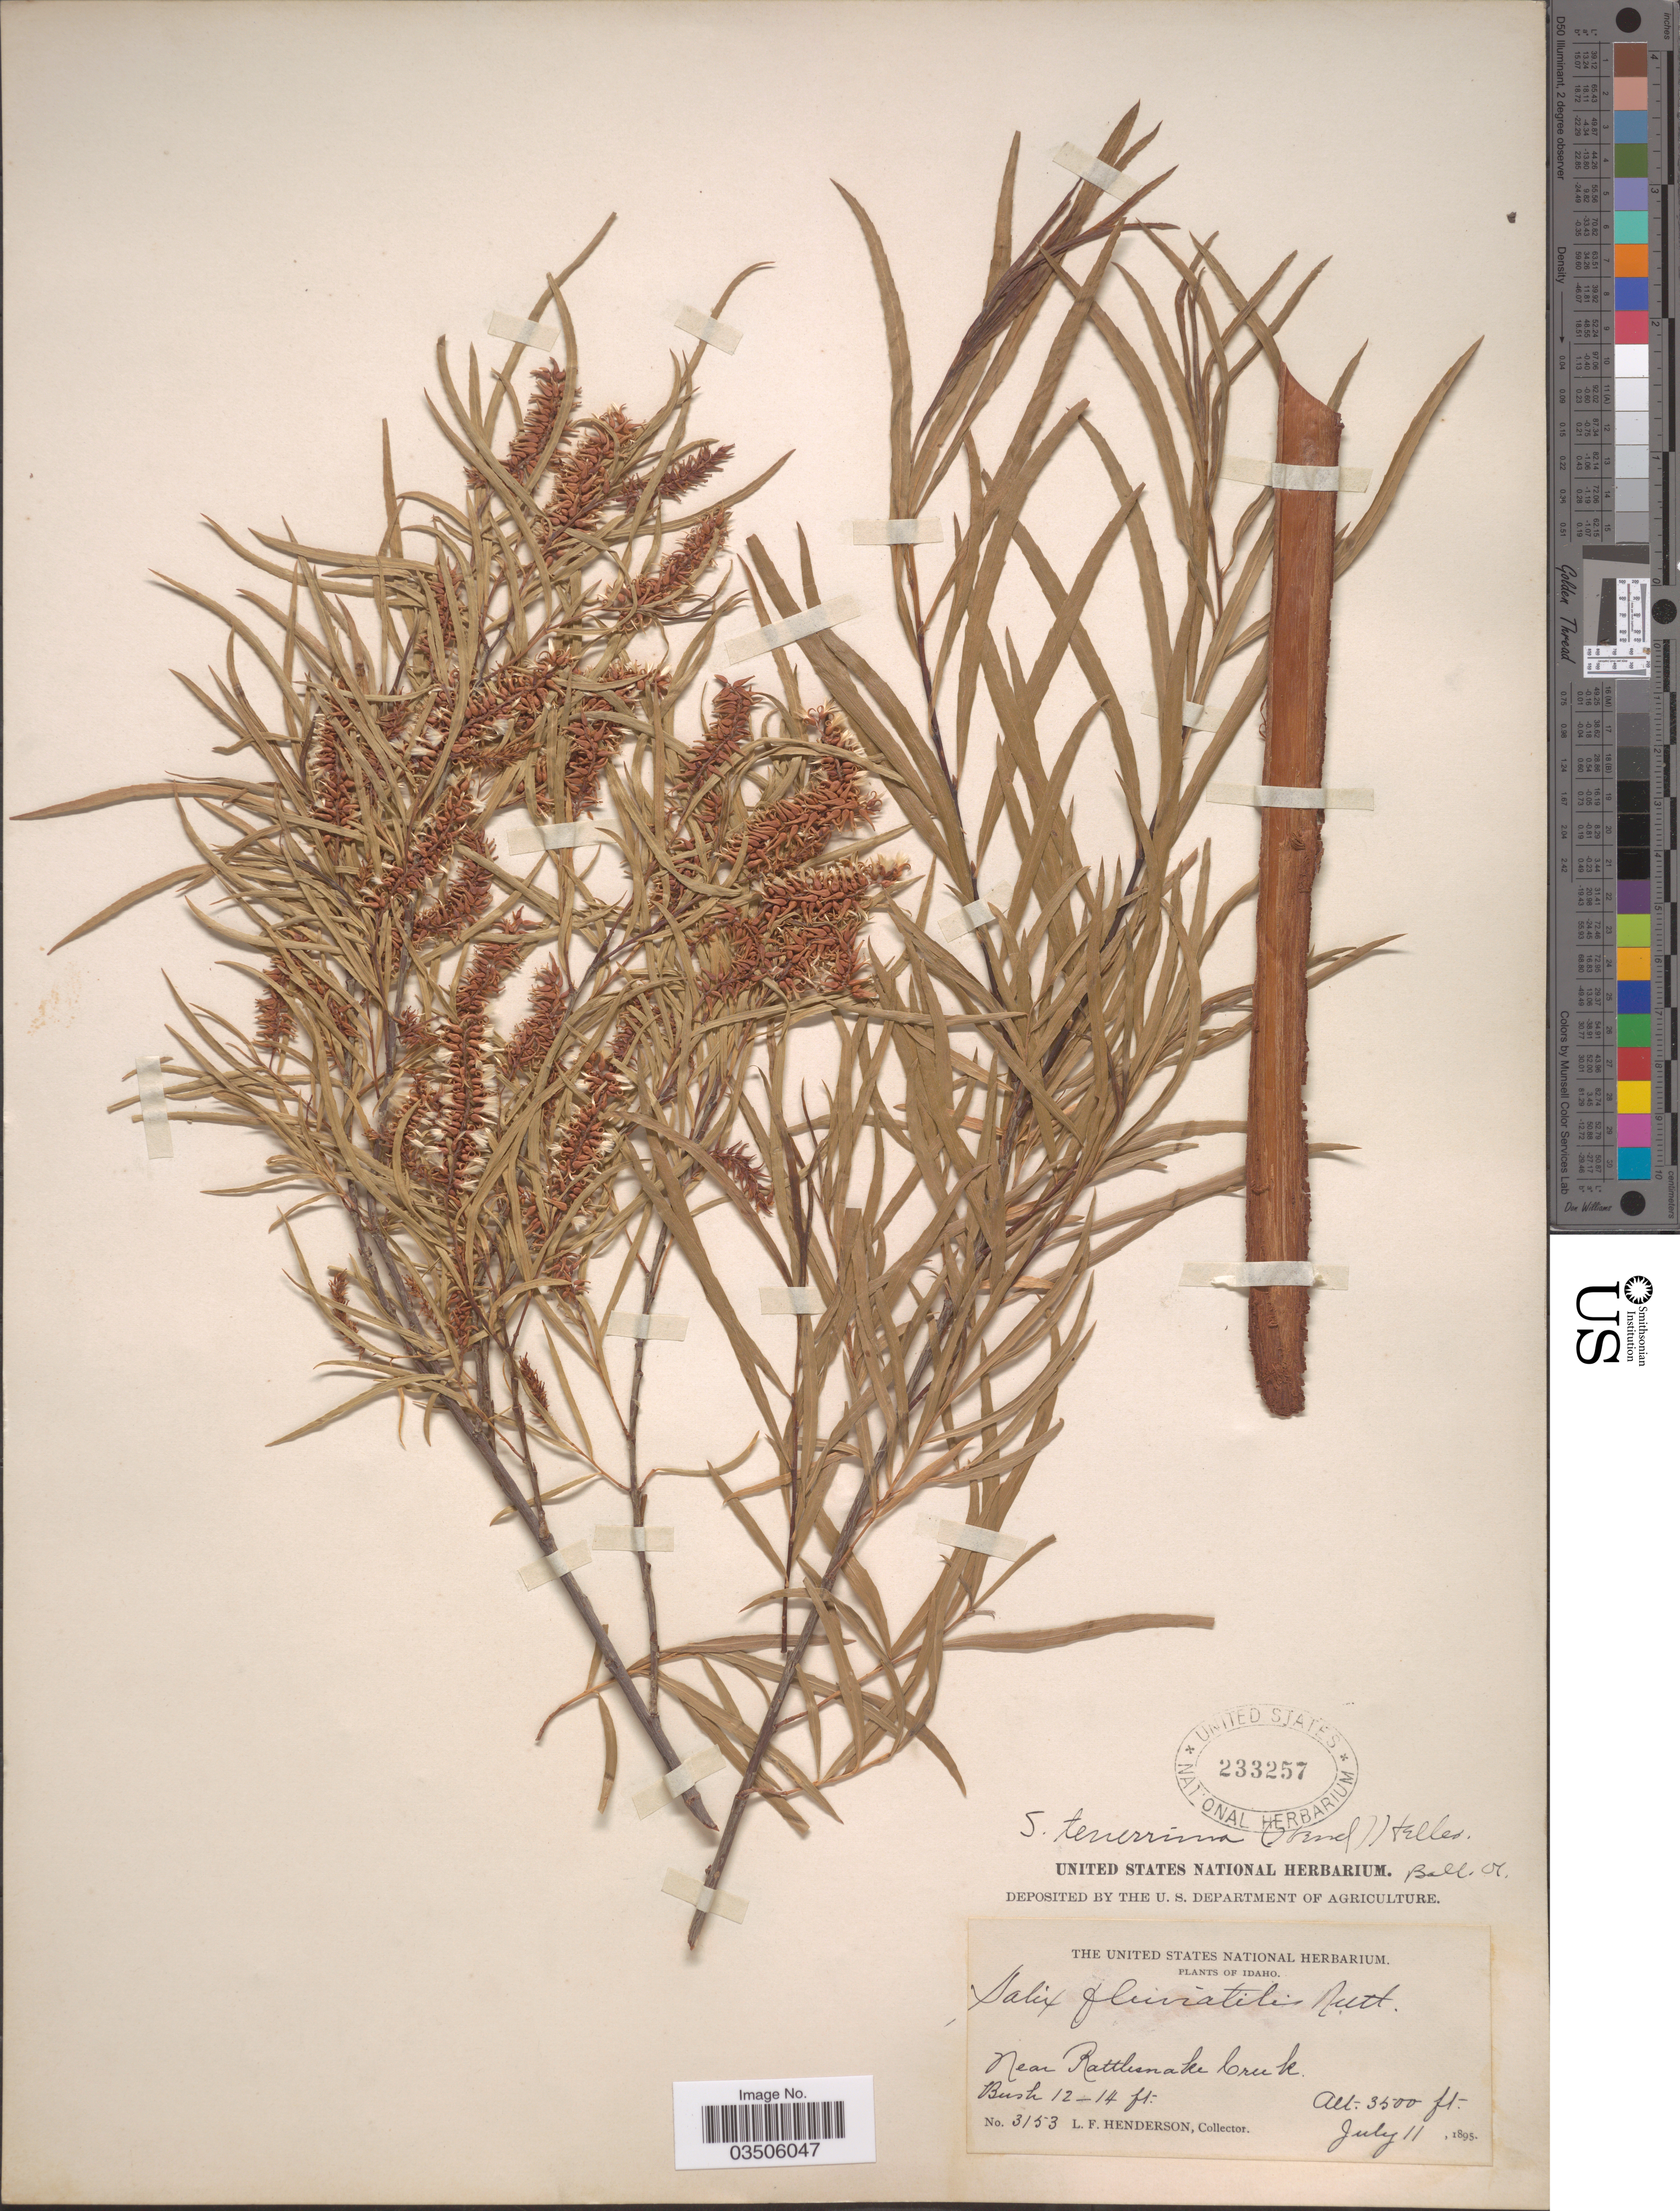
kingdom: Plantae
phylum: Tracheophyta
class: Magnoliopsida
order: Malpighiales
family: Salicaceae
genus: Salix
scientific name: Salix tenerrima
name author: (L.F. Hend.) A. Heller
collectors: L. Henderson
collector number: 3153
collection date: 1895-07-11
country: United States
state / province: Idaho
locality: Near Rattlesnake Creek.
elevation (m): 1067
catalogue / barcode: US 233257